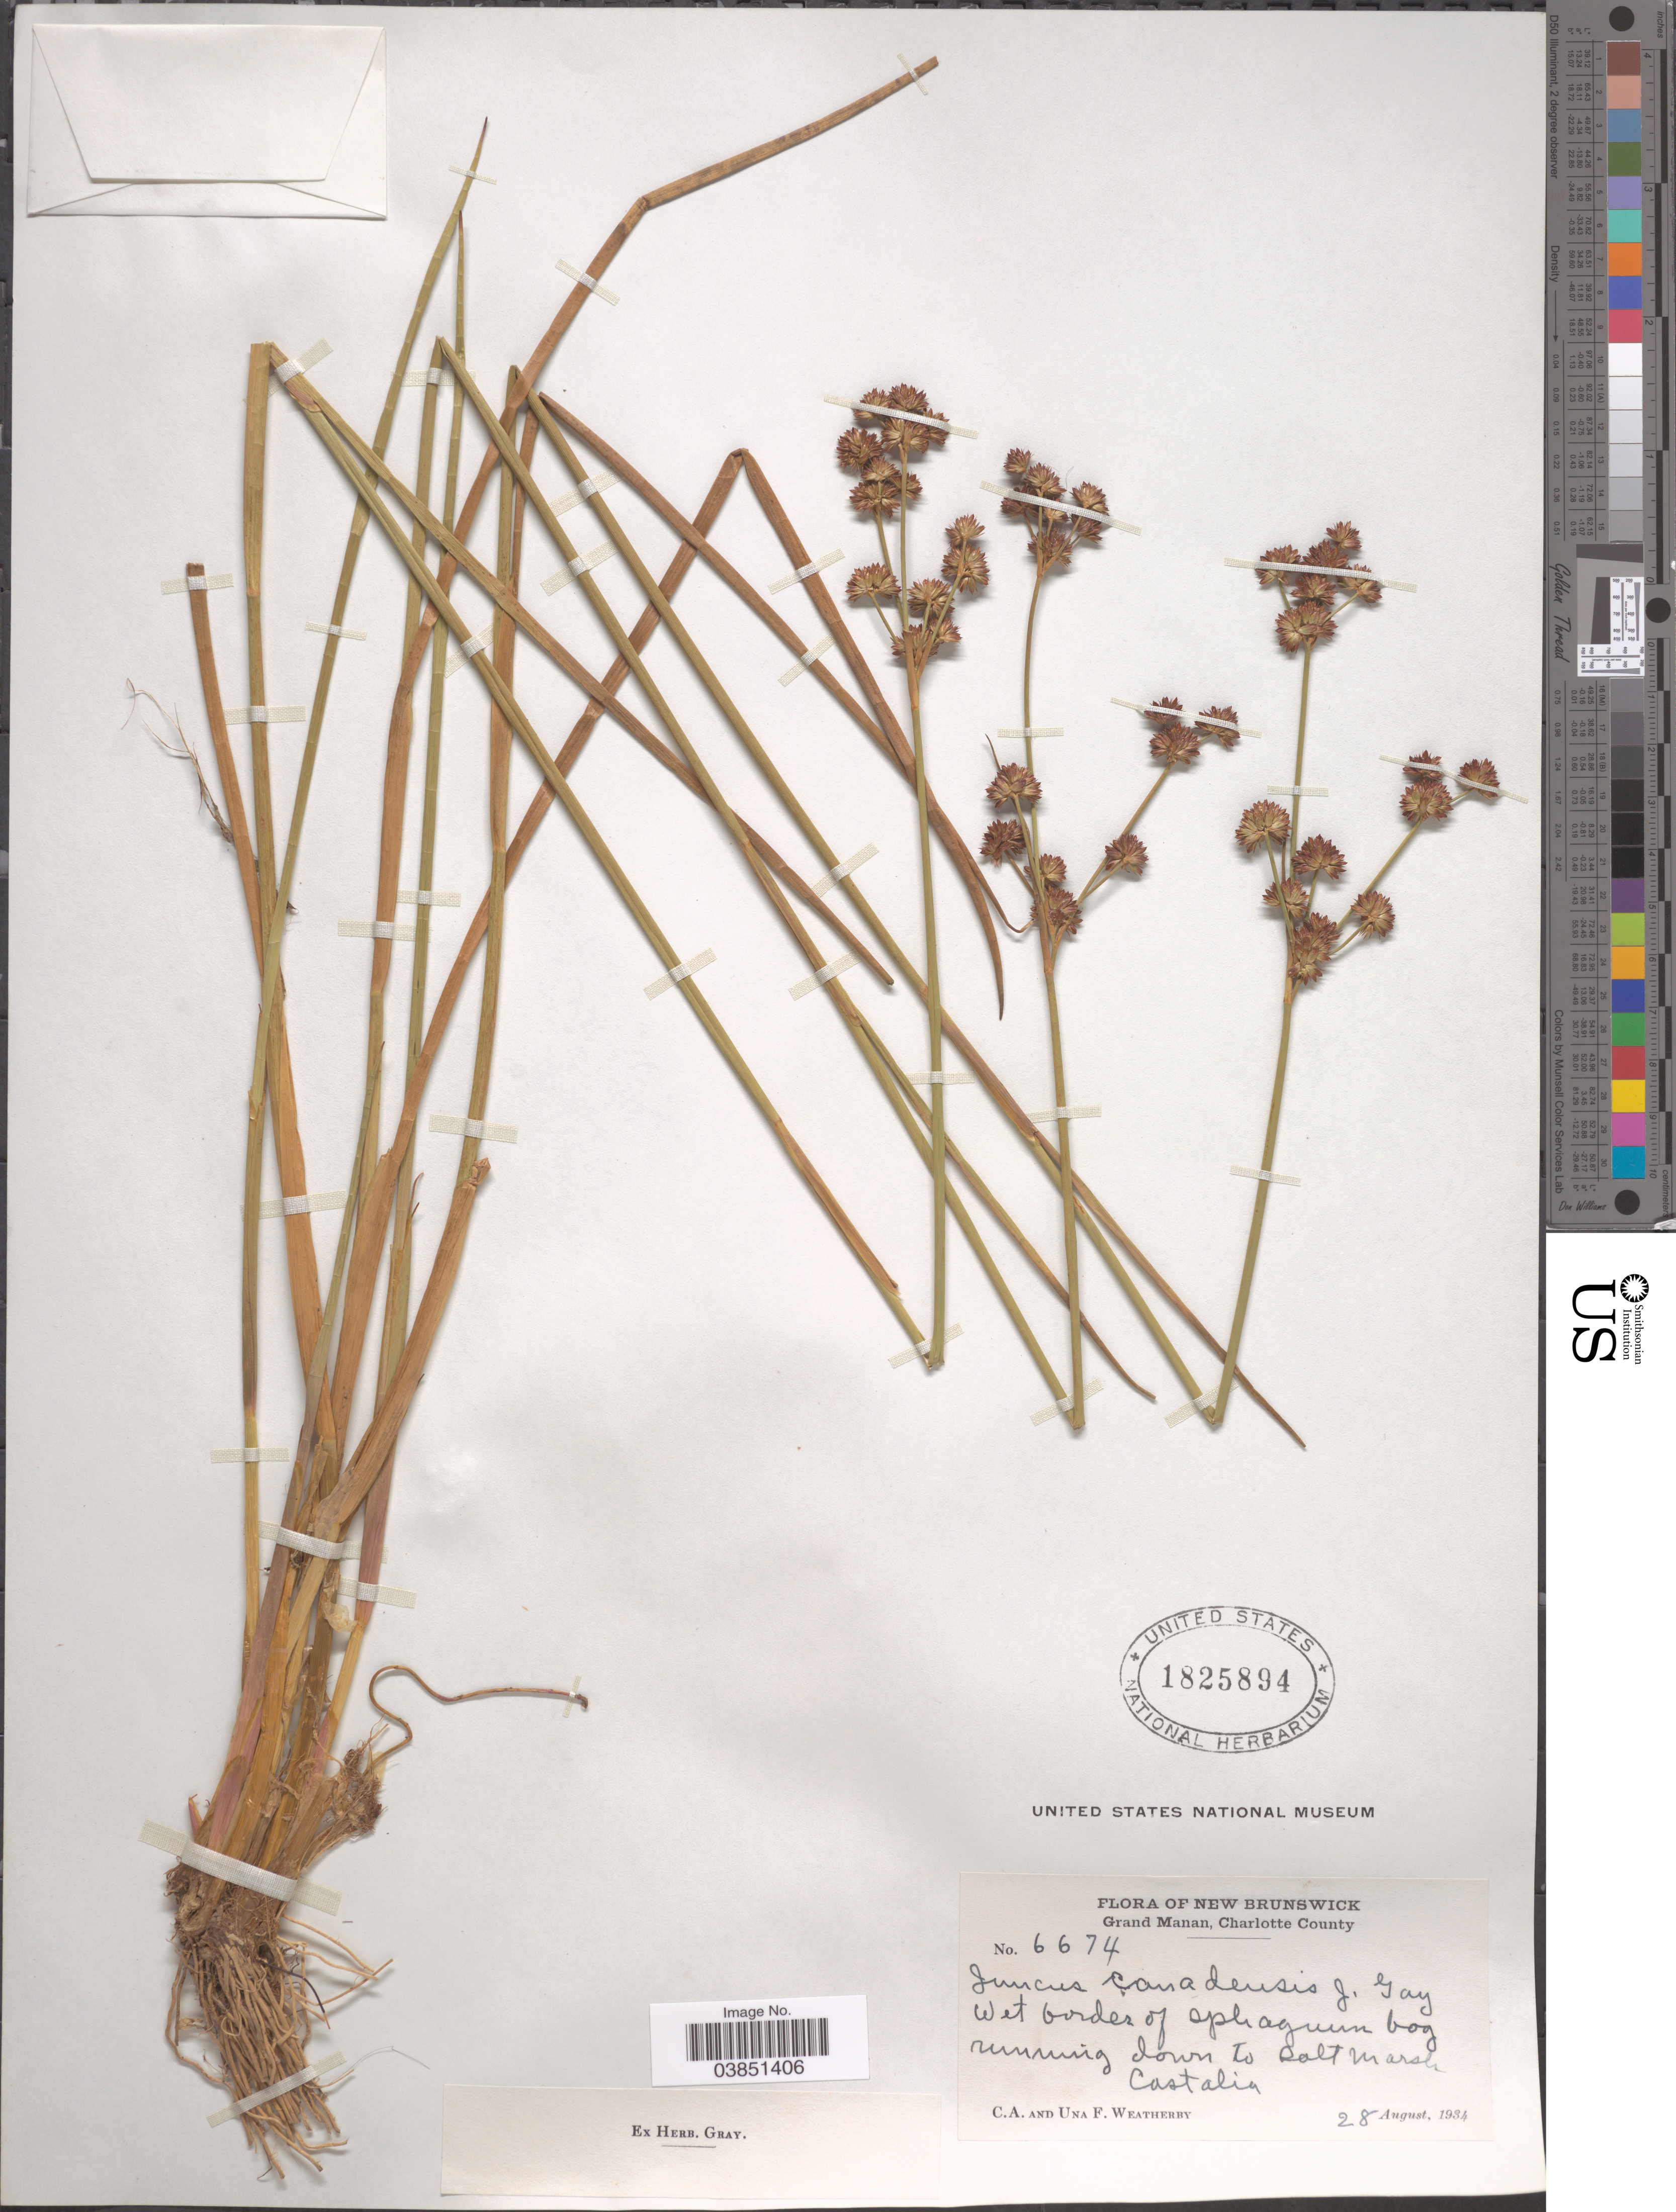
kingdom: Plantae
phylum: Tracheophyta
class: Liliopsida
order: Poales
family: Juncaceae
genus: Juncus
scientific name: Juncus canadensis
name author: J. Gay ex Laharpe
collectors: C. A. Weatherby & U. Weatherby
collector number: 6674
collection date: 1934-08-28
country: Canada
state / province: New Brunswick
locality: Grand Manan, Charlotte County. Castalin.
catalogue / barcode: US 1825894